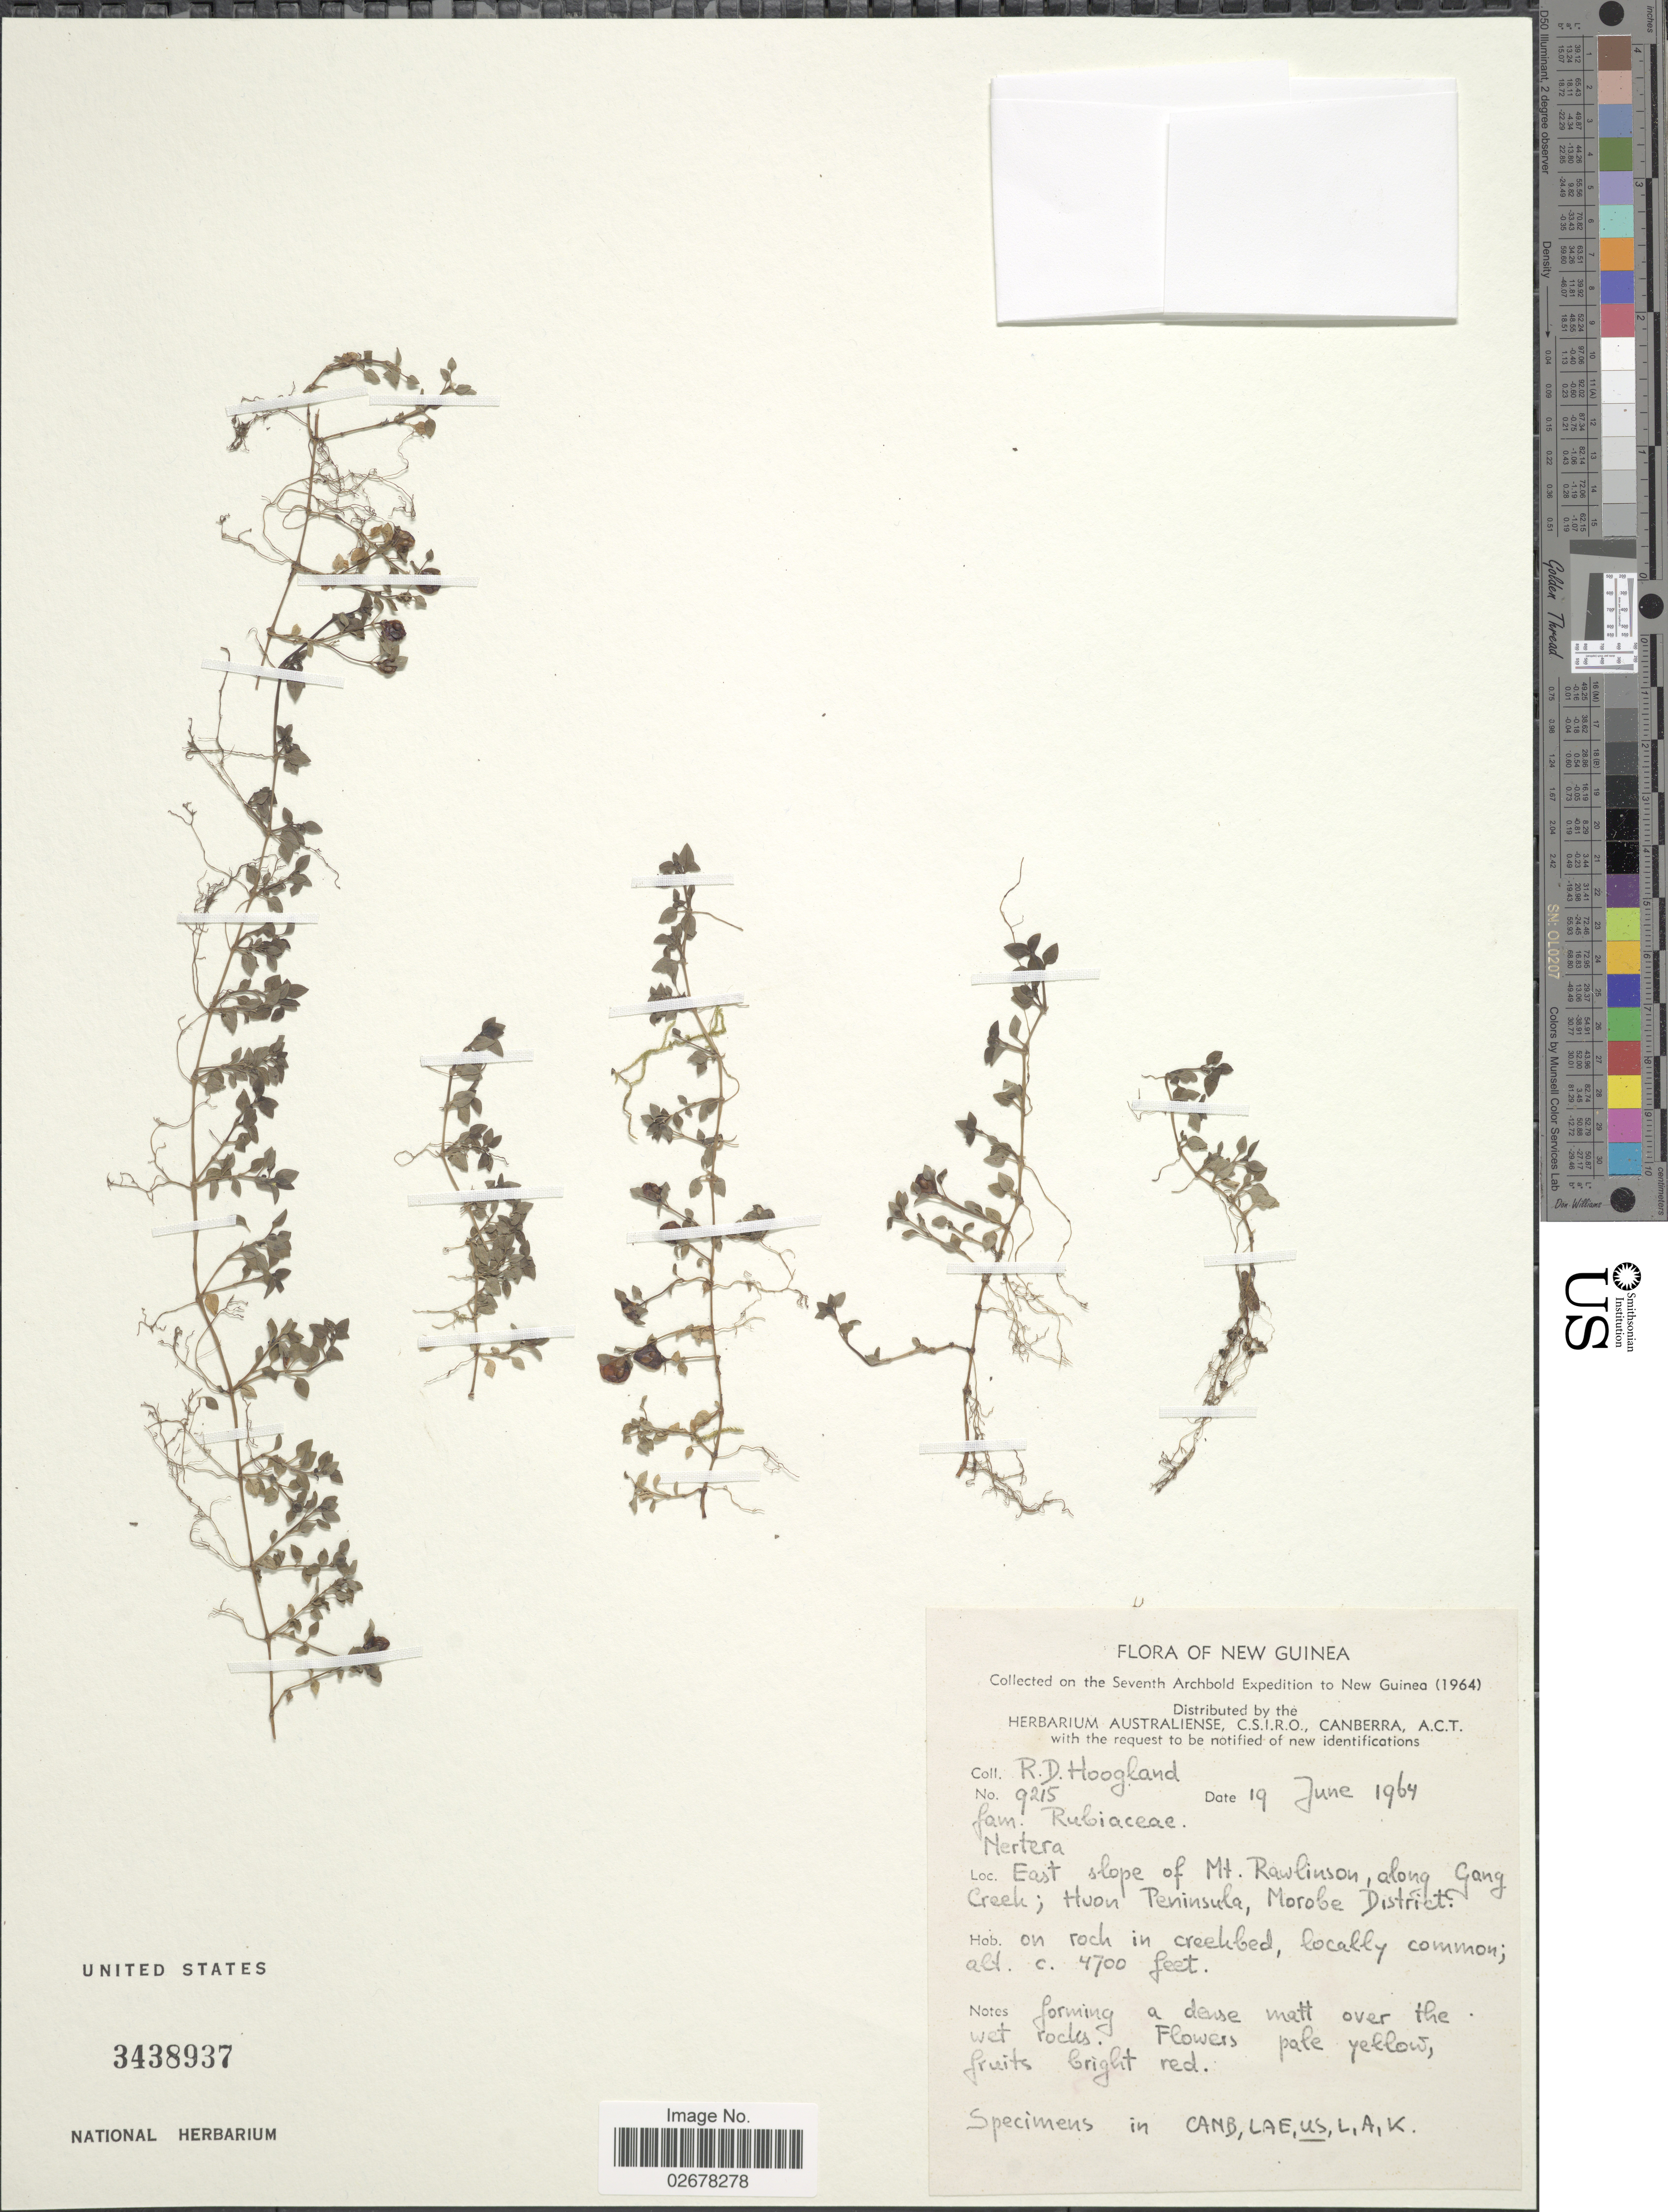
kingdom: Plantae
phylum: Tracheophyta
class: Magnoliopsida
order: Gentianales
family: Rubiaceae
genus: Nertera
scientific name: Nertera sp.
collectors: R. D. Hoogland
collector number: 9215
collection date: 1964-06-19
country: Papua New Guinea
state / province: Morobe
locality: New Guinea, East slope of Mt. Rawlinson, along Gang [interpreted] Creek; Huon Peninsula, on rock in creekbed.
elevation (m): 1433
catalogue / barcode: US 3438937